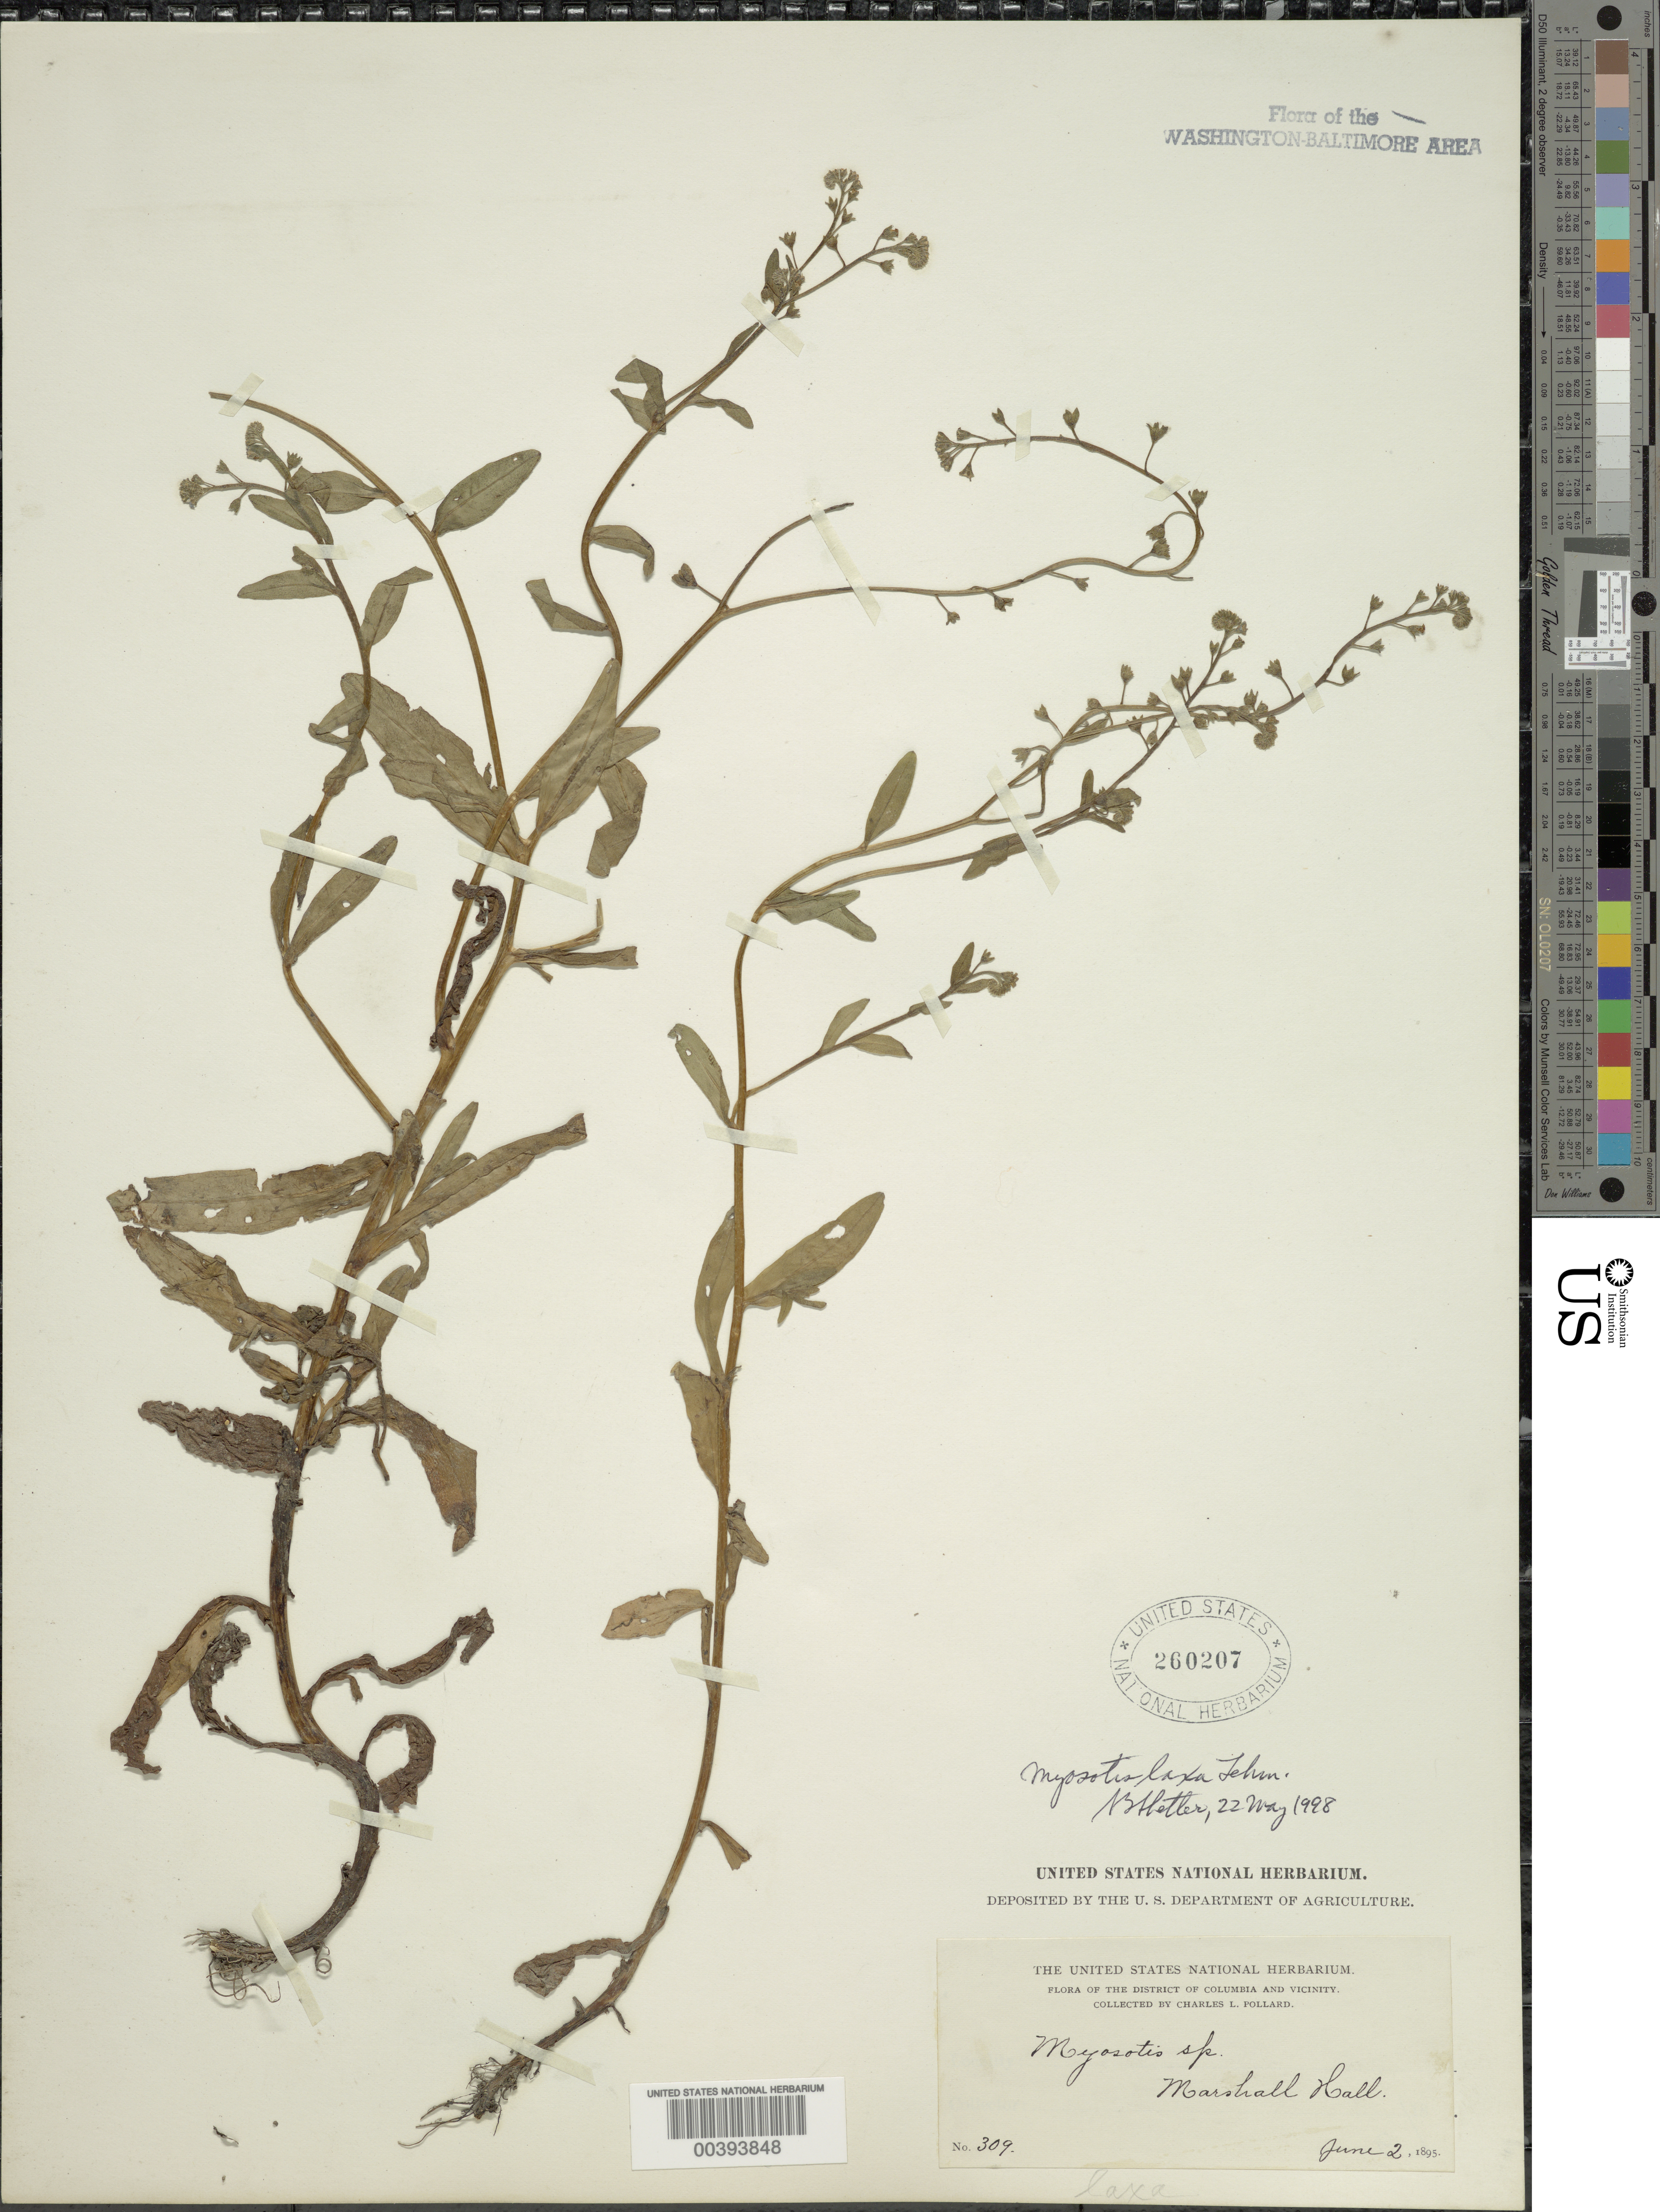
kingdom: Plantae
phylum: Tracheophyta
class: Magnoliopsida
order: Boraginales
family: Boraginaceae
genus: Myosotis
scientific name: Myosotis laxa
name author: F. Lehm.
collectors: C. L. Pollard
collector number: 309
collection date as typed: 02 --- 1895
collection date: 1895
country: United States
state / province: Maryland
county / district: Charles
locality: Marshall Hall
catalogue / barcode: US 260207